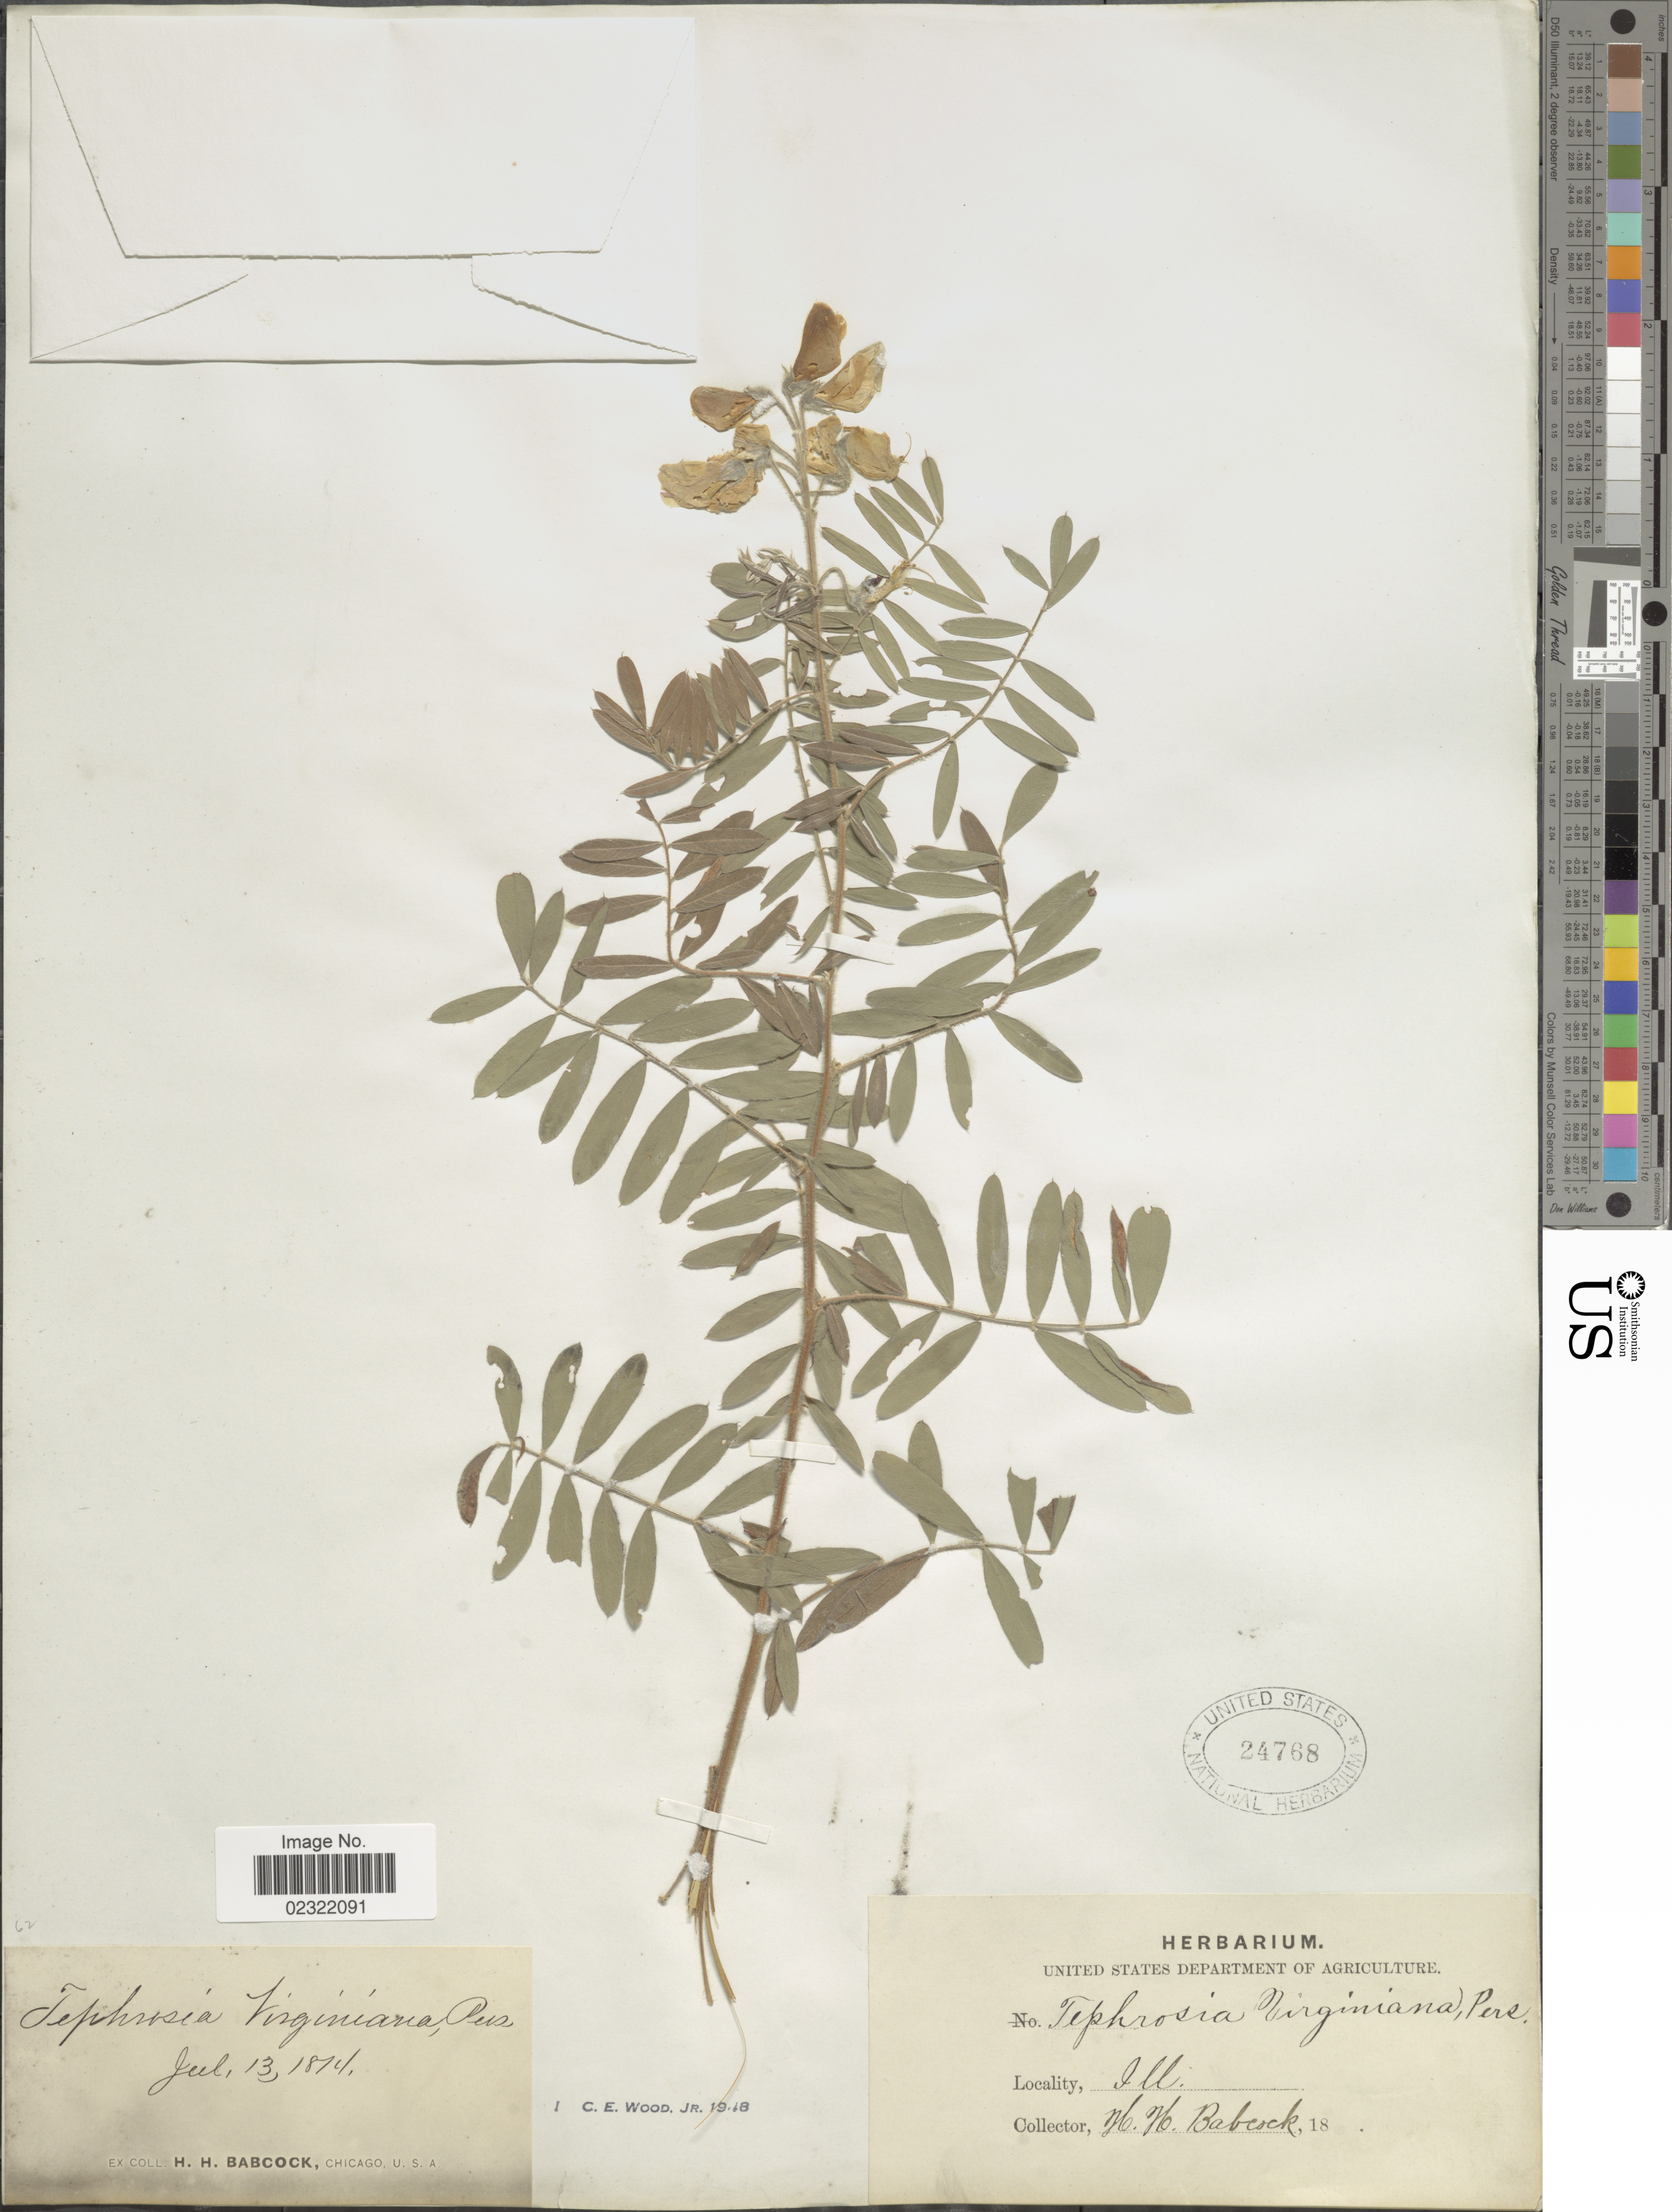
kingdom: Plantae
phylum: Tracheophyta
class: Magnoliopsida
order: Fabales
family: Fabaceae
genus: Tephrosia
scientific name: Tephrosia virginiana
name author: (L.) Pers.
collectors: H. Babcock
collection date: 1874-07-13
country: United States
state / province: Illinois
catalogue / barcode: US 24768